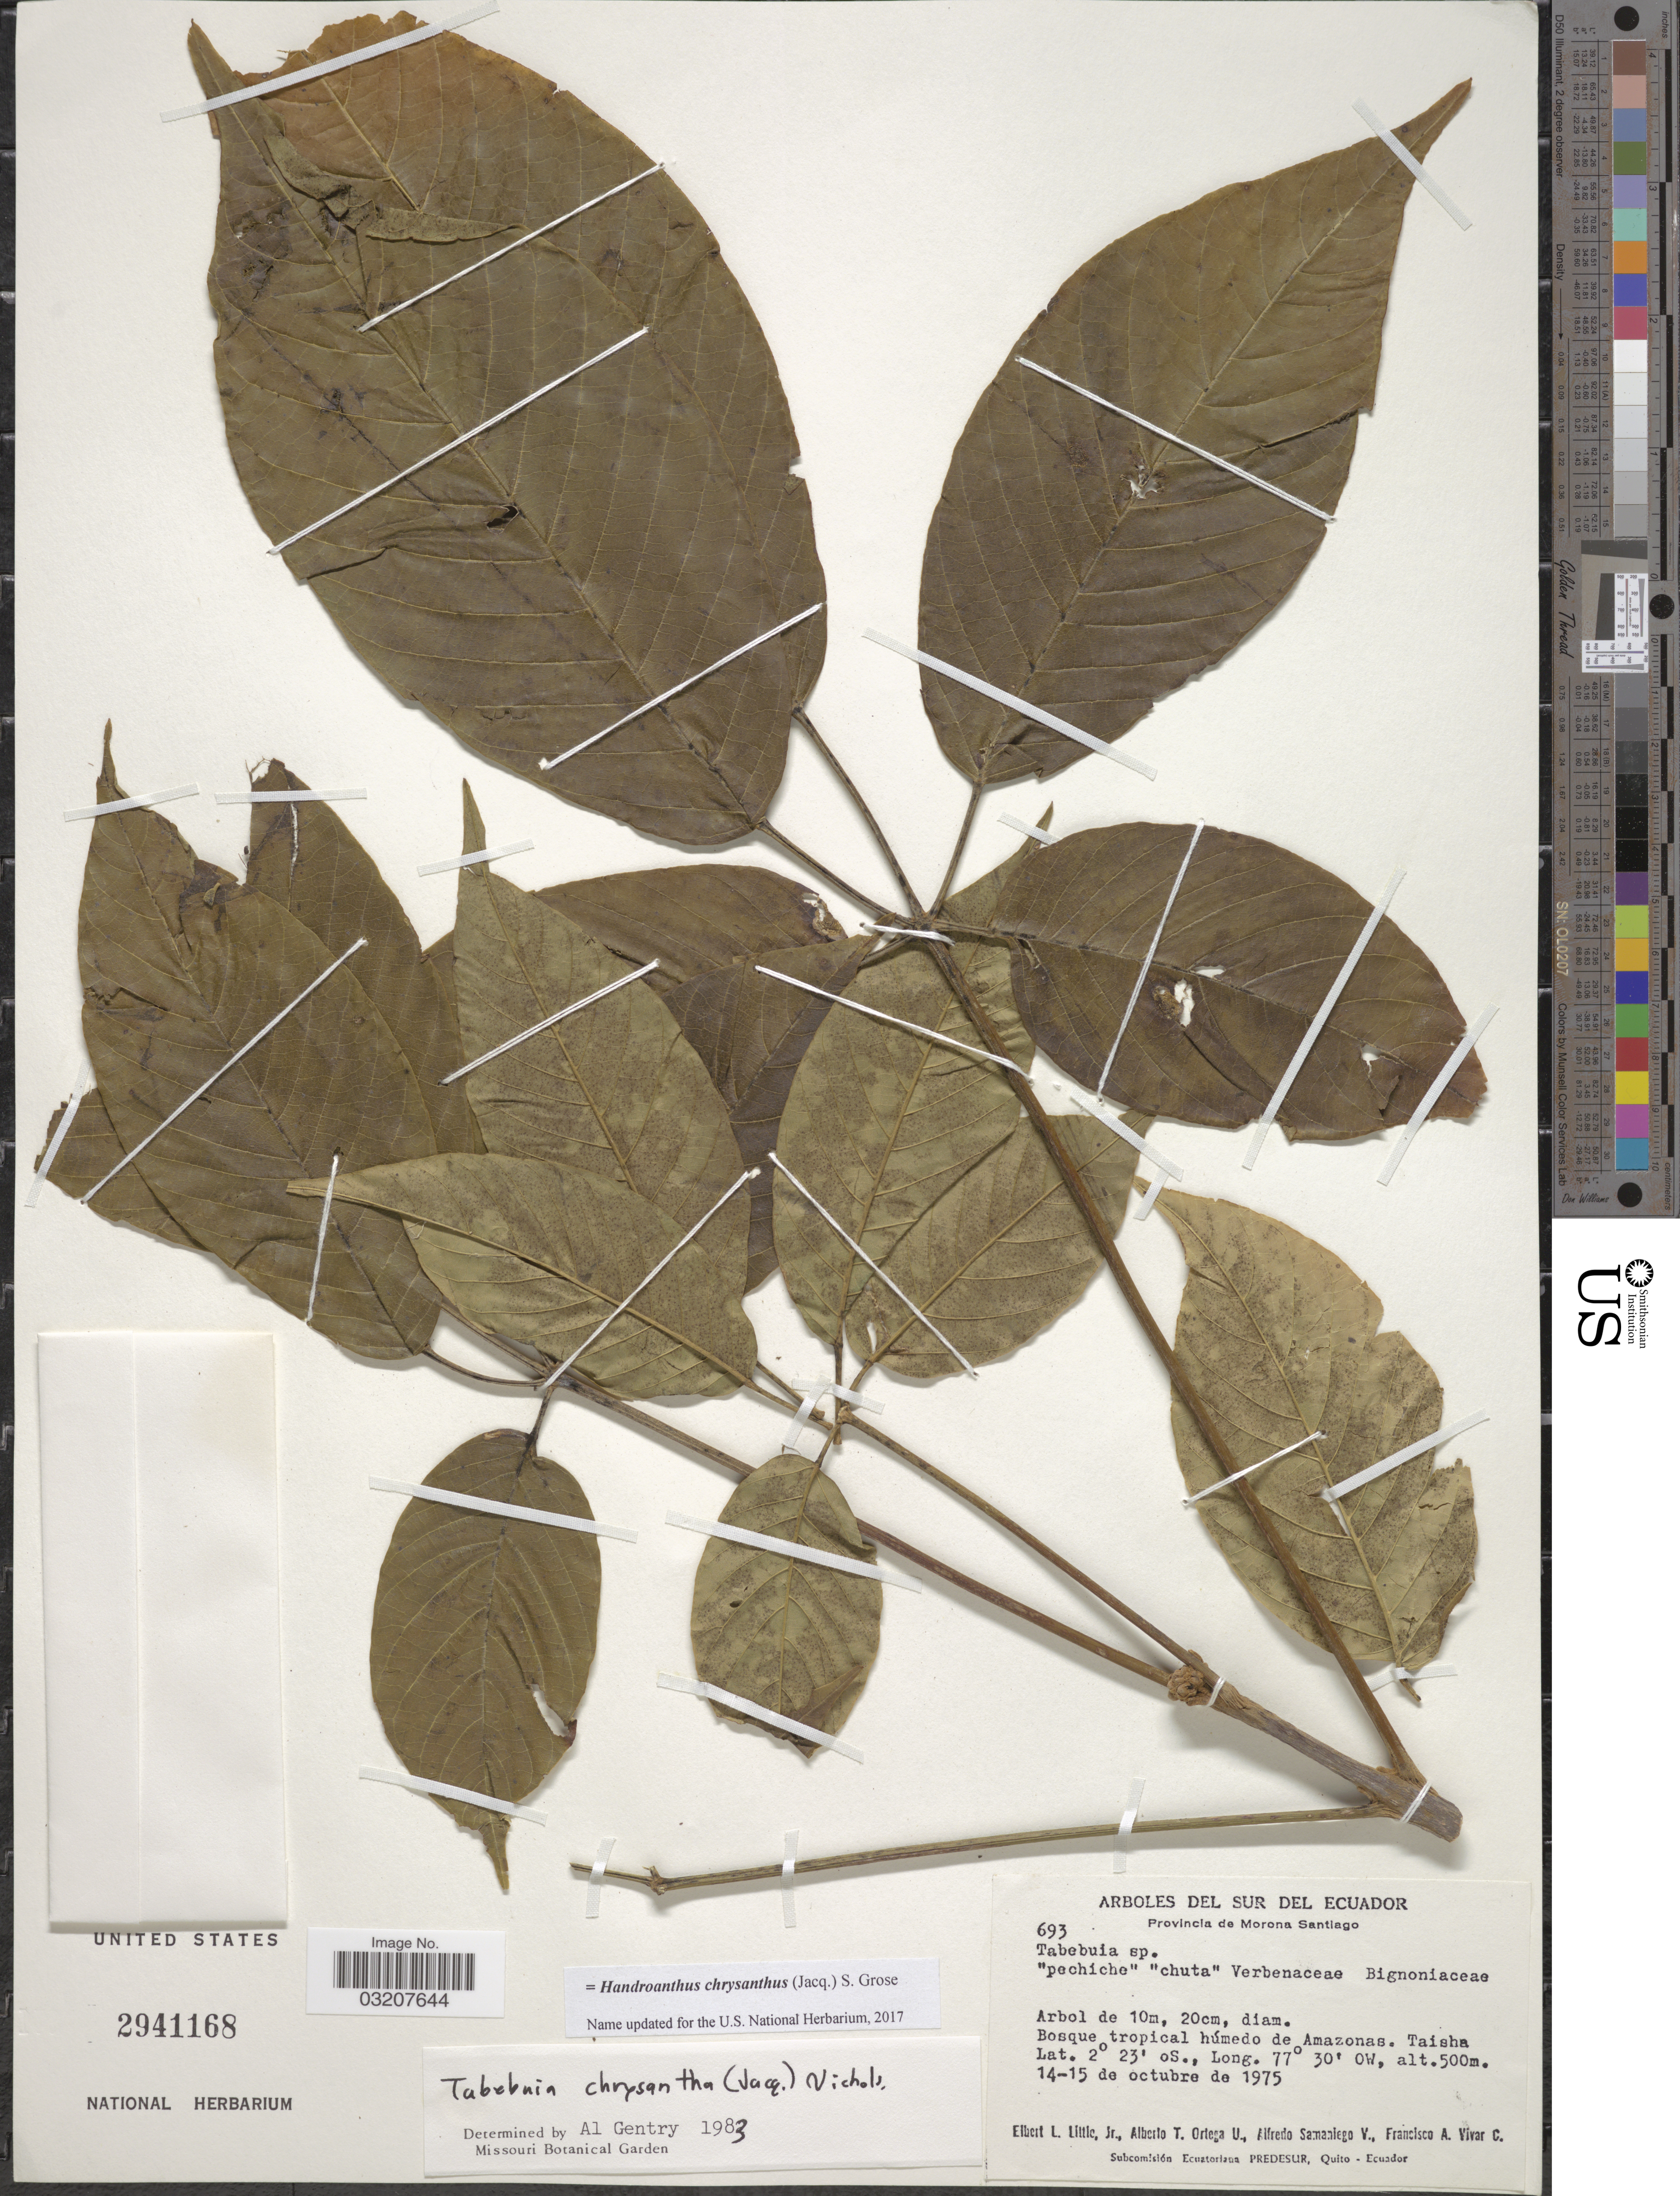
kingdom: Plantae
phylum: Tracheophyta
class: Magnoliopsida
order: Lamiales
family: Bignoniaceae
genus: Handroanthus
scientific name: Handroanthus chrysanthus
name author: (Jacq.) S.O. Grose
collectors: E. L. Little, A. T. Ortega U., A. V. Samaniego & F. A. Vivar C.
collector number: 693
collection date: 1975-10-14/1975-10-15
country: Ecuador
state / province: Morona-Santiago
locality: Bosque tropical húmedo de Amazonas. Taisha.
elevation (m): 500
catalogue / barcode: US 2941168